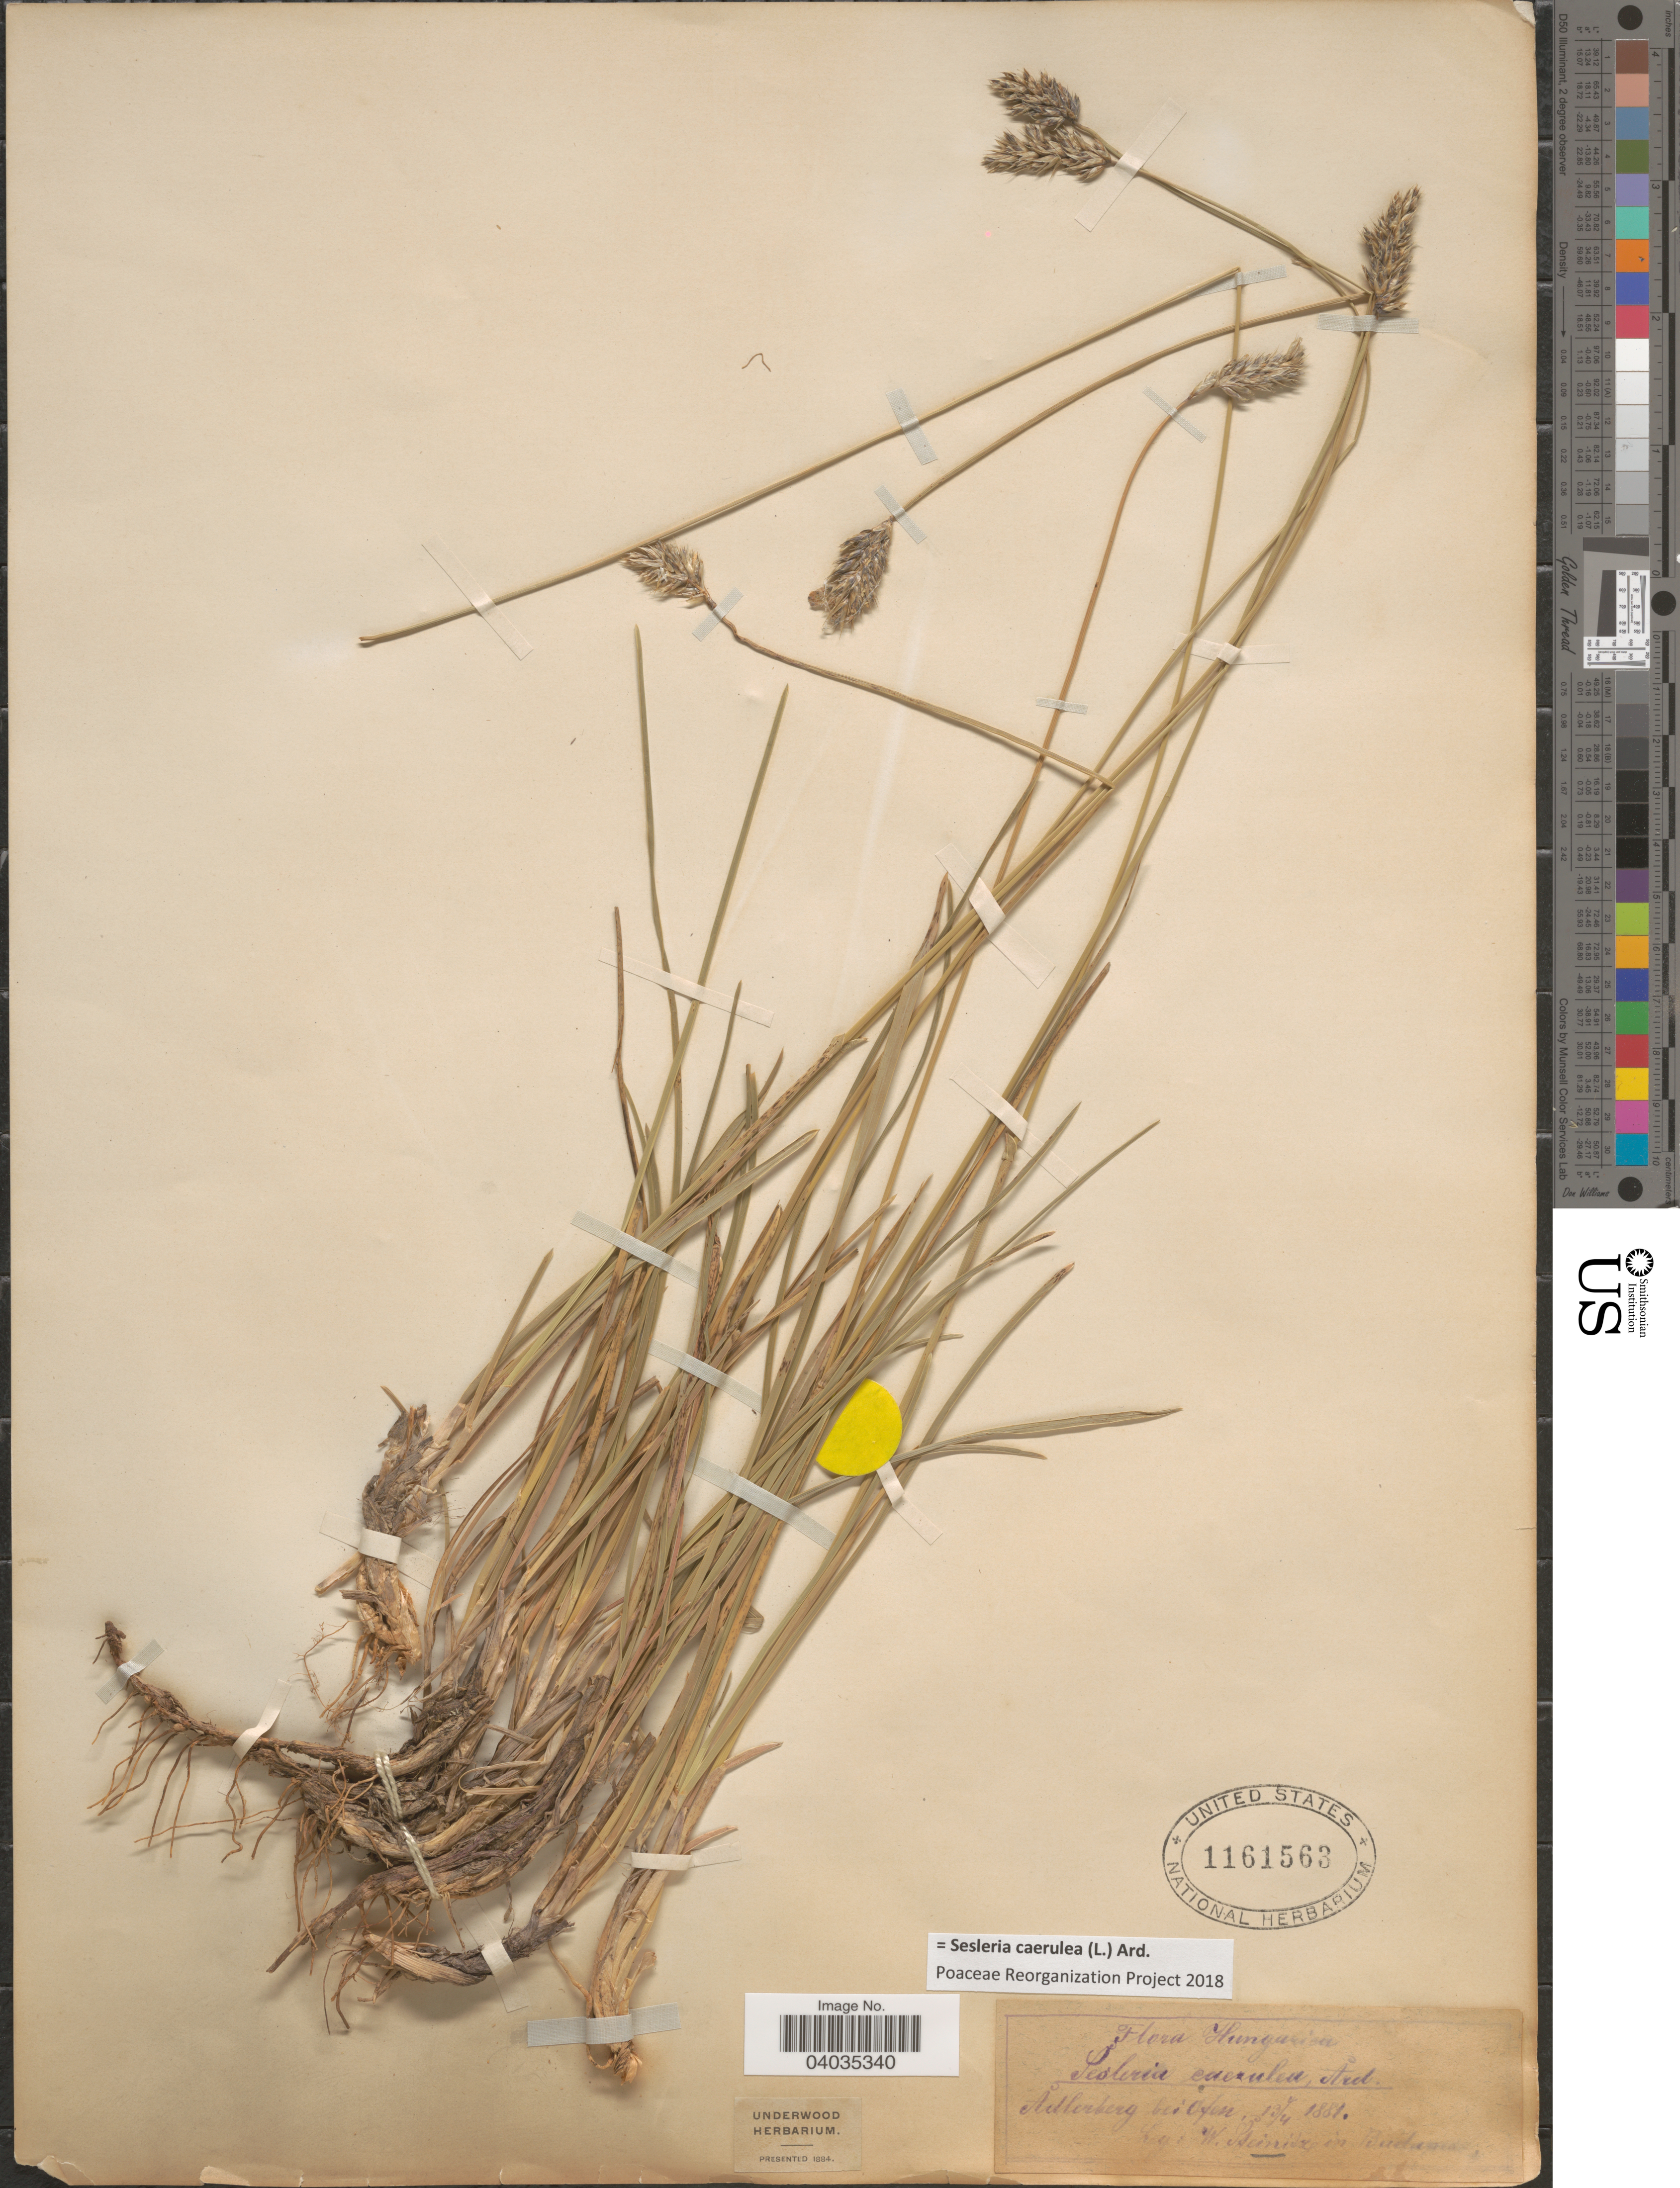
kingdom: Plantae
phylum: Tracheophyta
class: Liliopsida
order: Poales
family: Poaceae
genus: Sesleria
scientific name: Sesleria caerulea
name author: (L.) Ard.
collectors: W. Steinitz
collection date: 1881-04-13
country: Hungary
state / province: Budapest, Capital District of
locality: Hungarica. Adlerberg bei Ofen.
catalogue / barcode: US 1161563